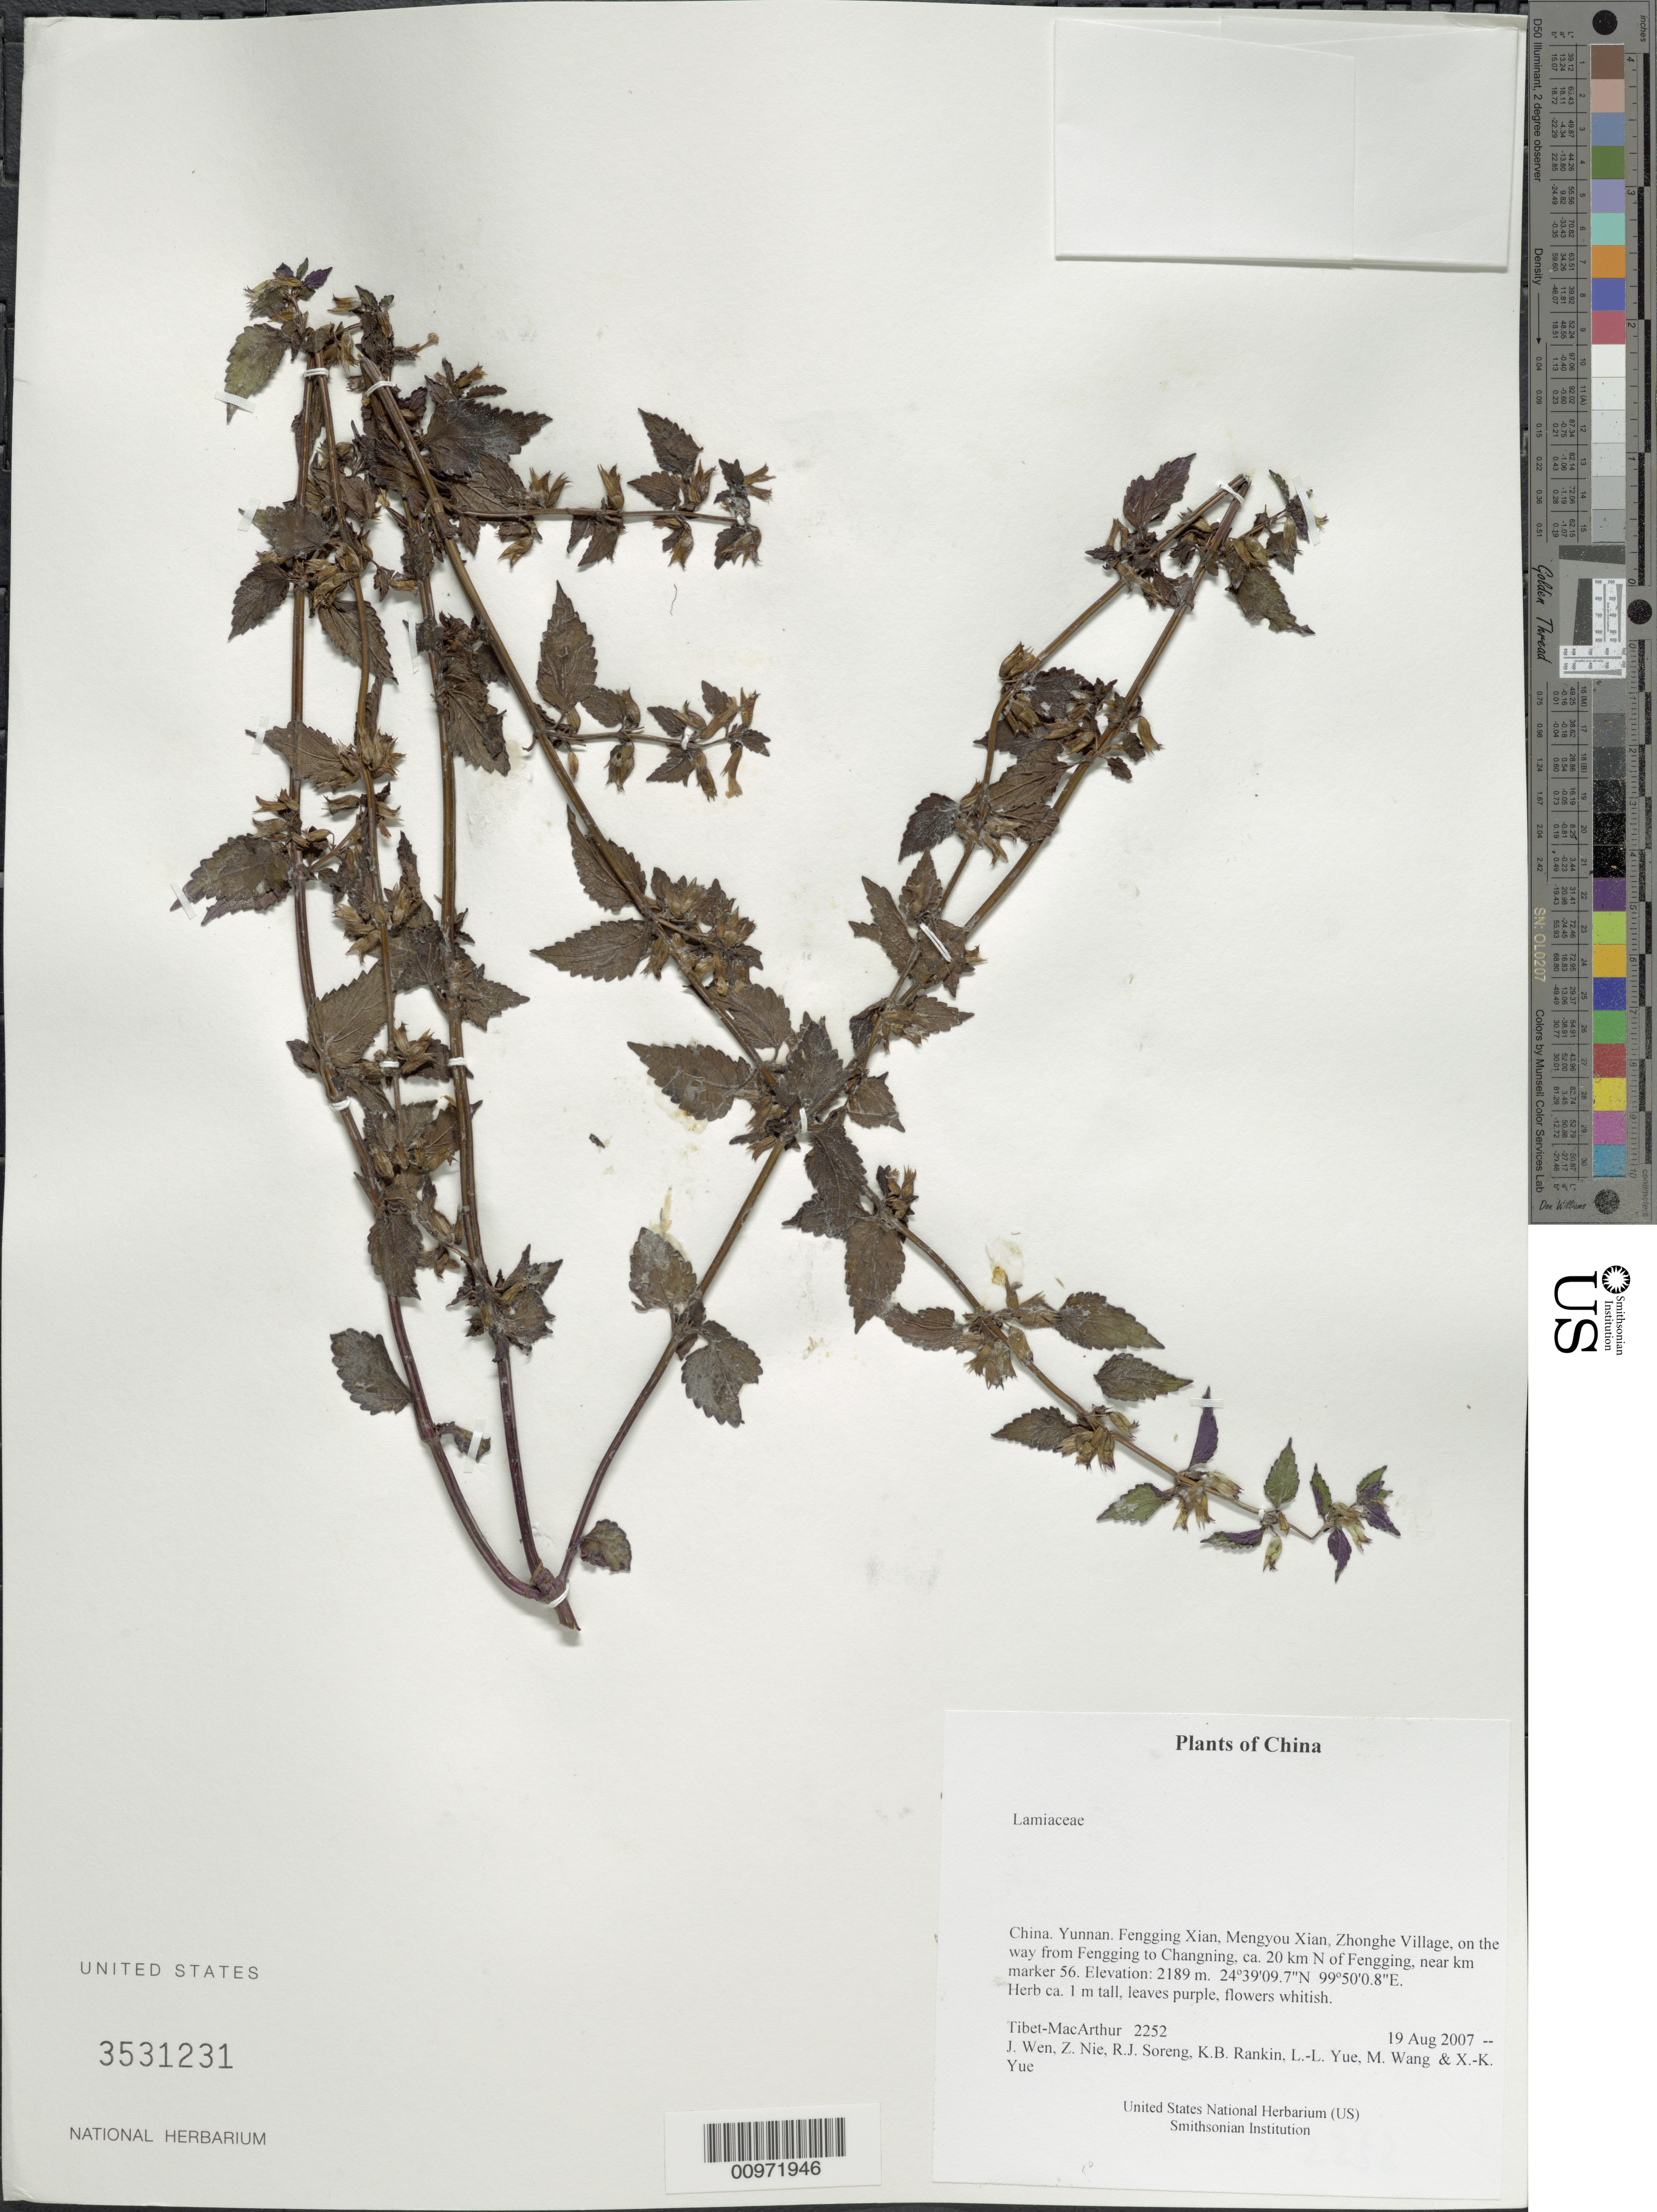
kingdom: Plantae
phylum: Tracheophyta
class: Magnoliopsida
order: Lamiales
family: Lamiaceae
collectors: Tibet-MacArthur, J. Wen, Z. Nie, R. J. Soreng, K. Rankin, L. Yue, M. Wang & X. Yue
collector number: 2252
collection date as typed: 19 Aug 2007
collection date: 2007-08-19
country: China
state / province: Yunnan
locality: Fengging Xian, Mengyou Xian, Zhonghe Village, on the way from Fengging to Changning, ca. 20 km N of Fengging, near km marker 56.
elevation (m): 2189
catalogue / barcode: US 3531231